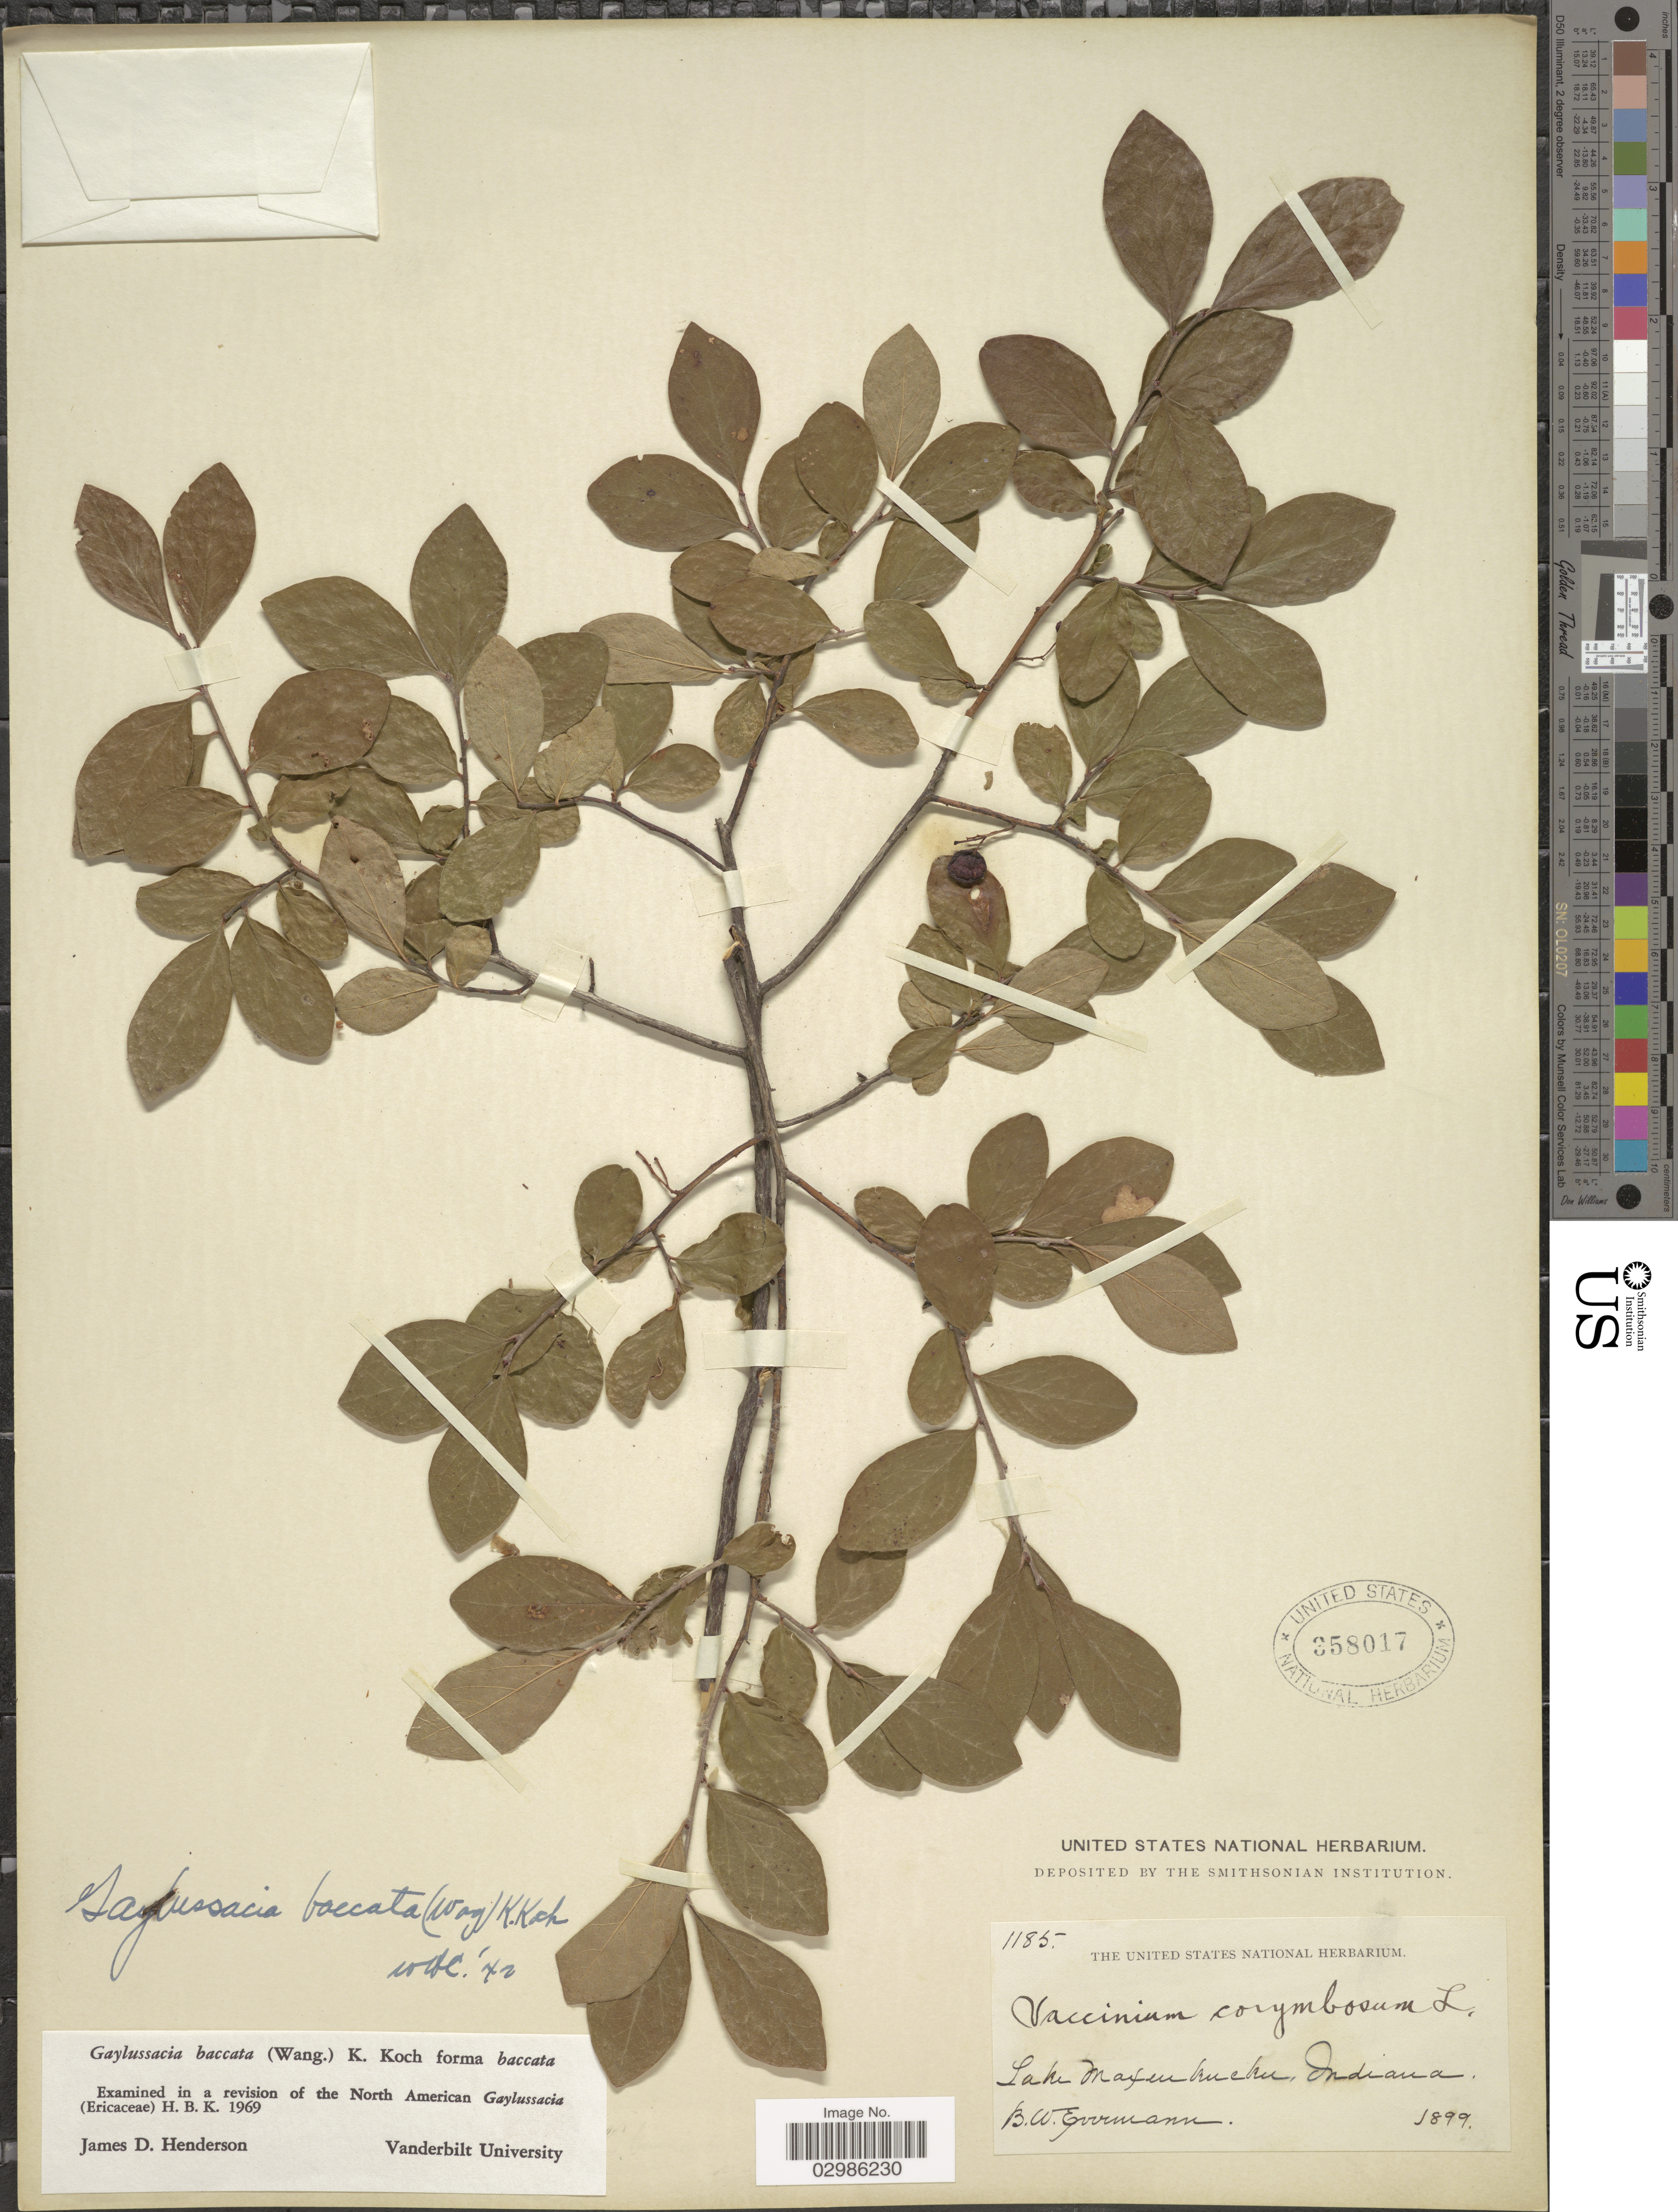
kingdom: Plantae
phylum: Tracheophyta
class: Magnoliopsida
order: Ericales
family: Ericaceae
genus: Gaylussacia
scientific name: Gaylussacia baccata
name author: (Wangenh.) K. Koch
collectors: B. W. Evermann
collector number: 1185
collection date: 1899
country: United States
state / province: Indiana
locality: Lake Maxinkuckee.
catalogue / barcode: US 358017